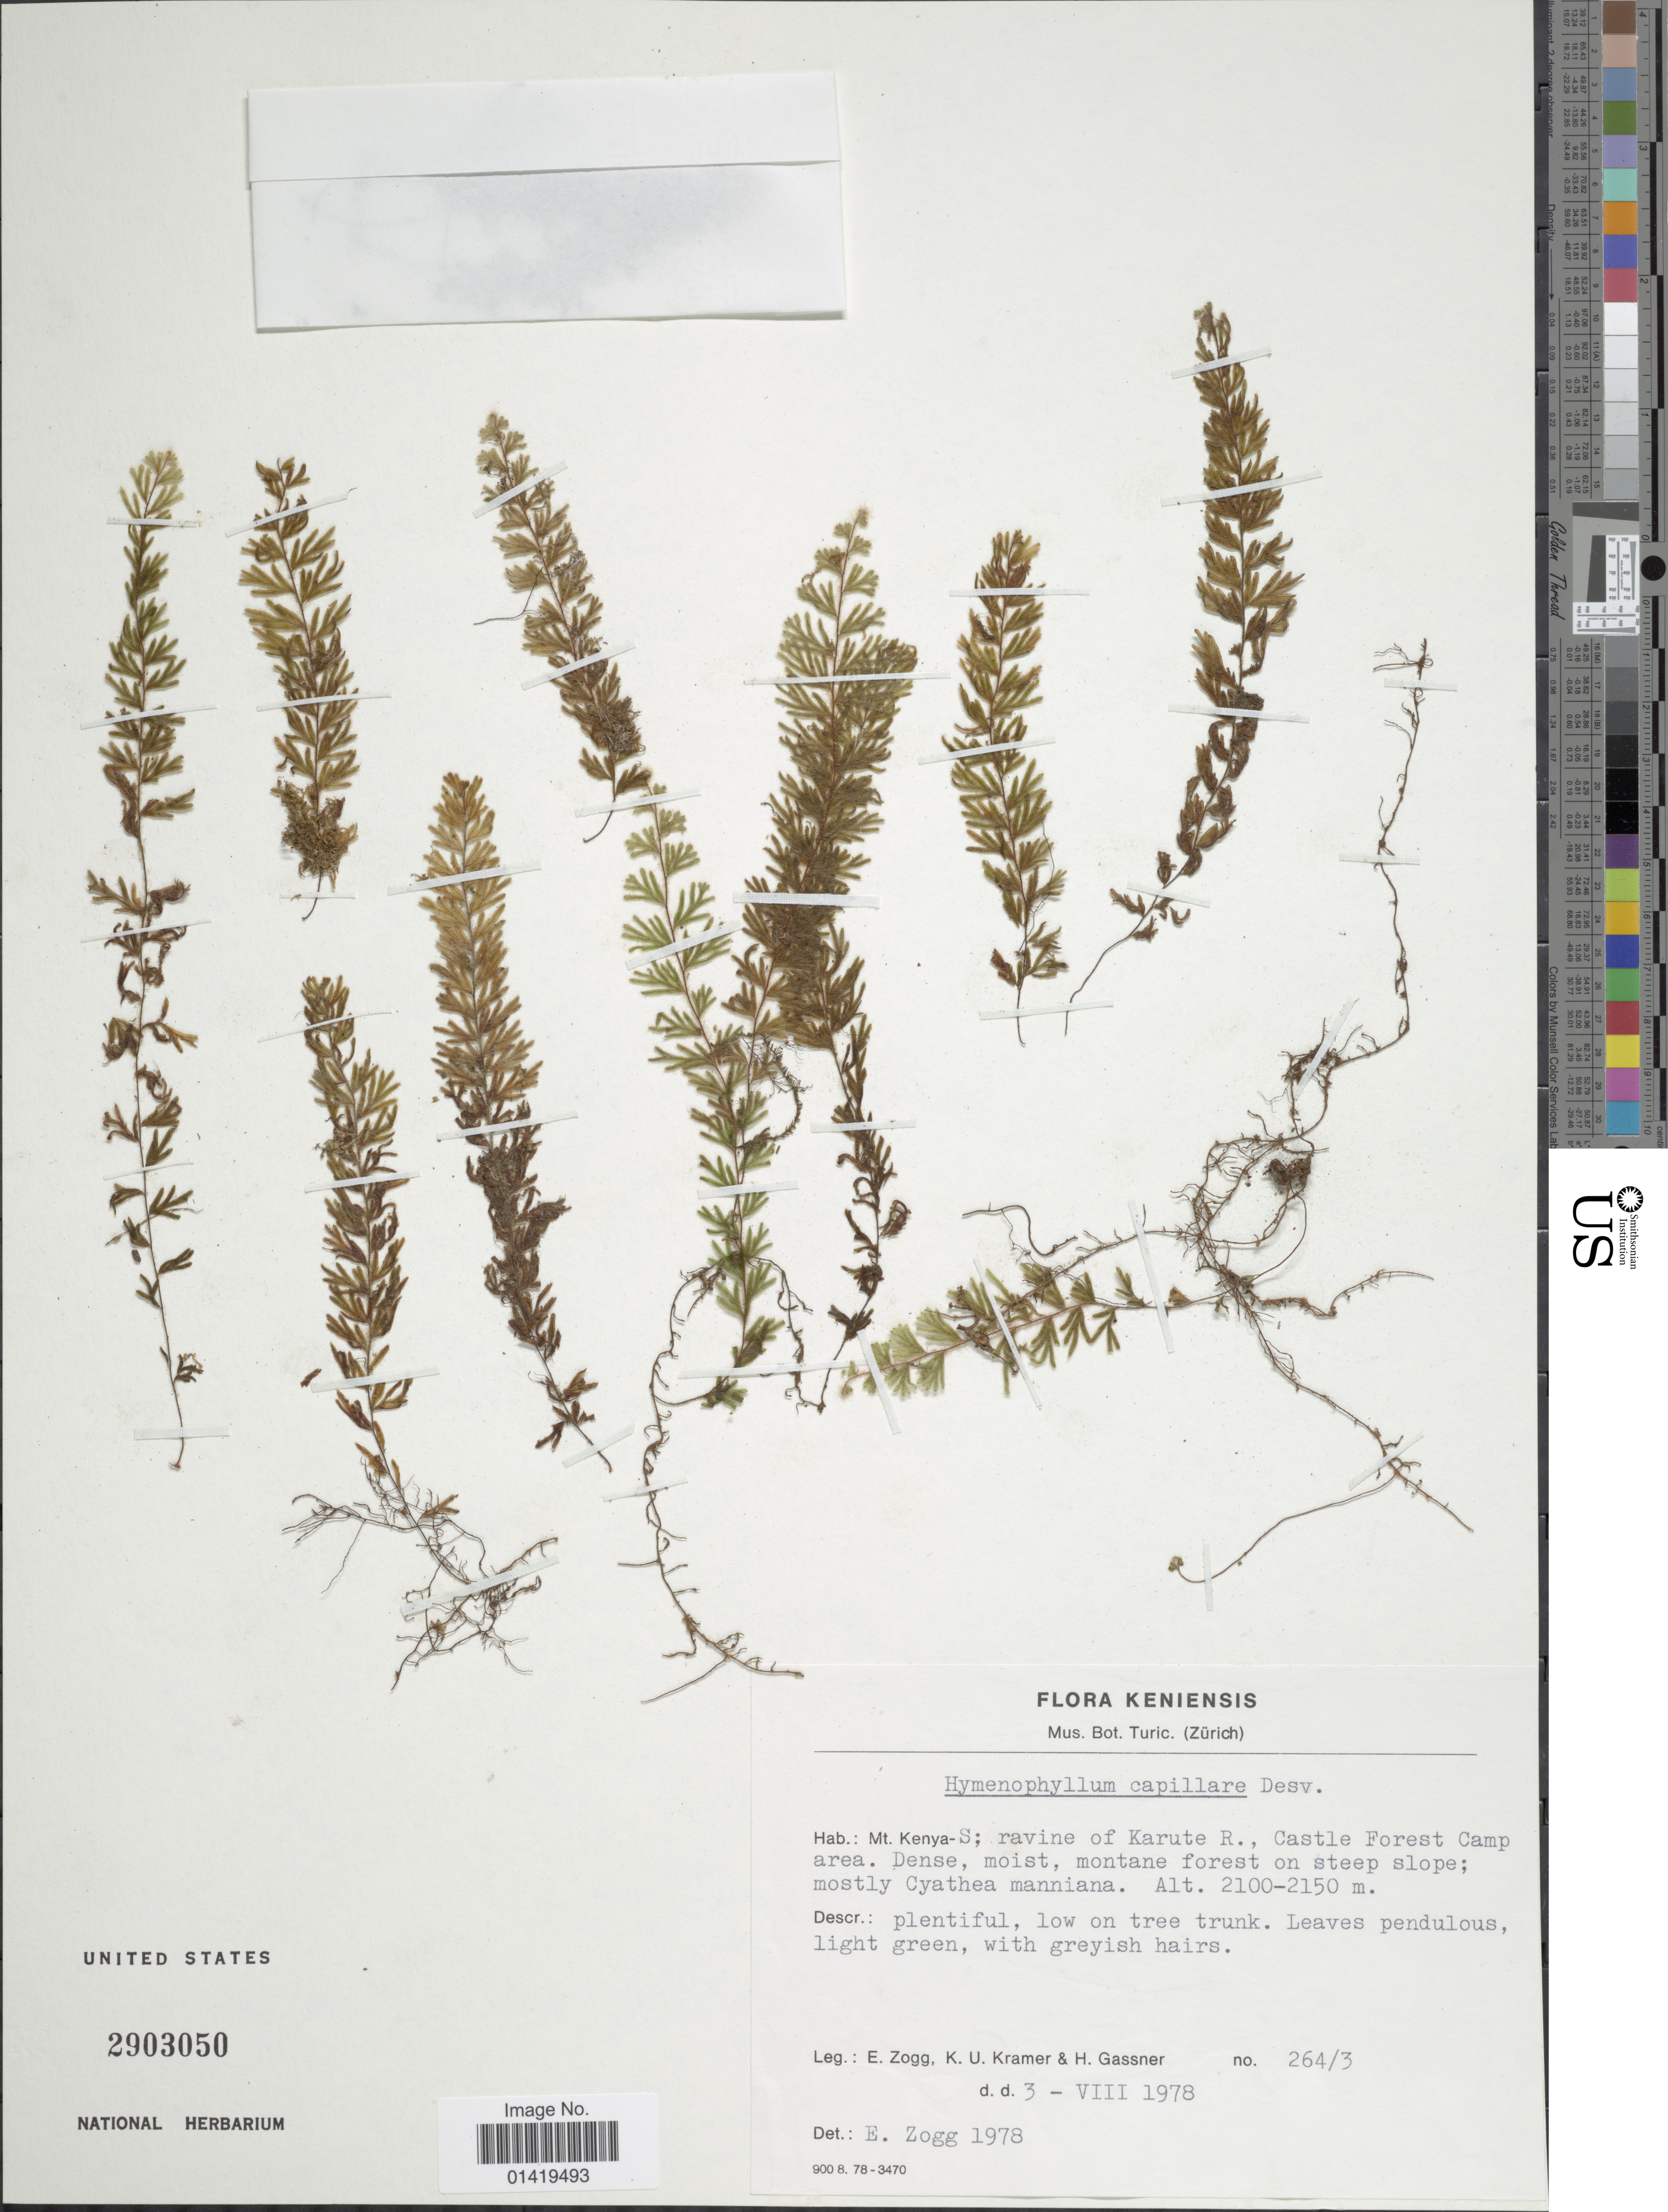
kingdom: Plantae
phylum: Tracheophyta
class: Polypodiopsida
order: Hymenophyllales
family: Hymenophyllaceae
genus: Hymenophyllum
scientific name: Hymenophyllum capillare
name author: Desv.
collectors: E. Zogg, K. U. Kramer & H. Gassner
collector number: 264/3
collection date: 1978-08-03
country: Kenya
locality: Mt. K,enya S ravine of Karute R Castle forest camp area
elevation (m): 2100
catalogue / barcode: US 2903050